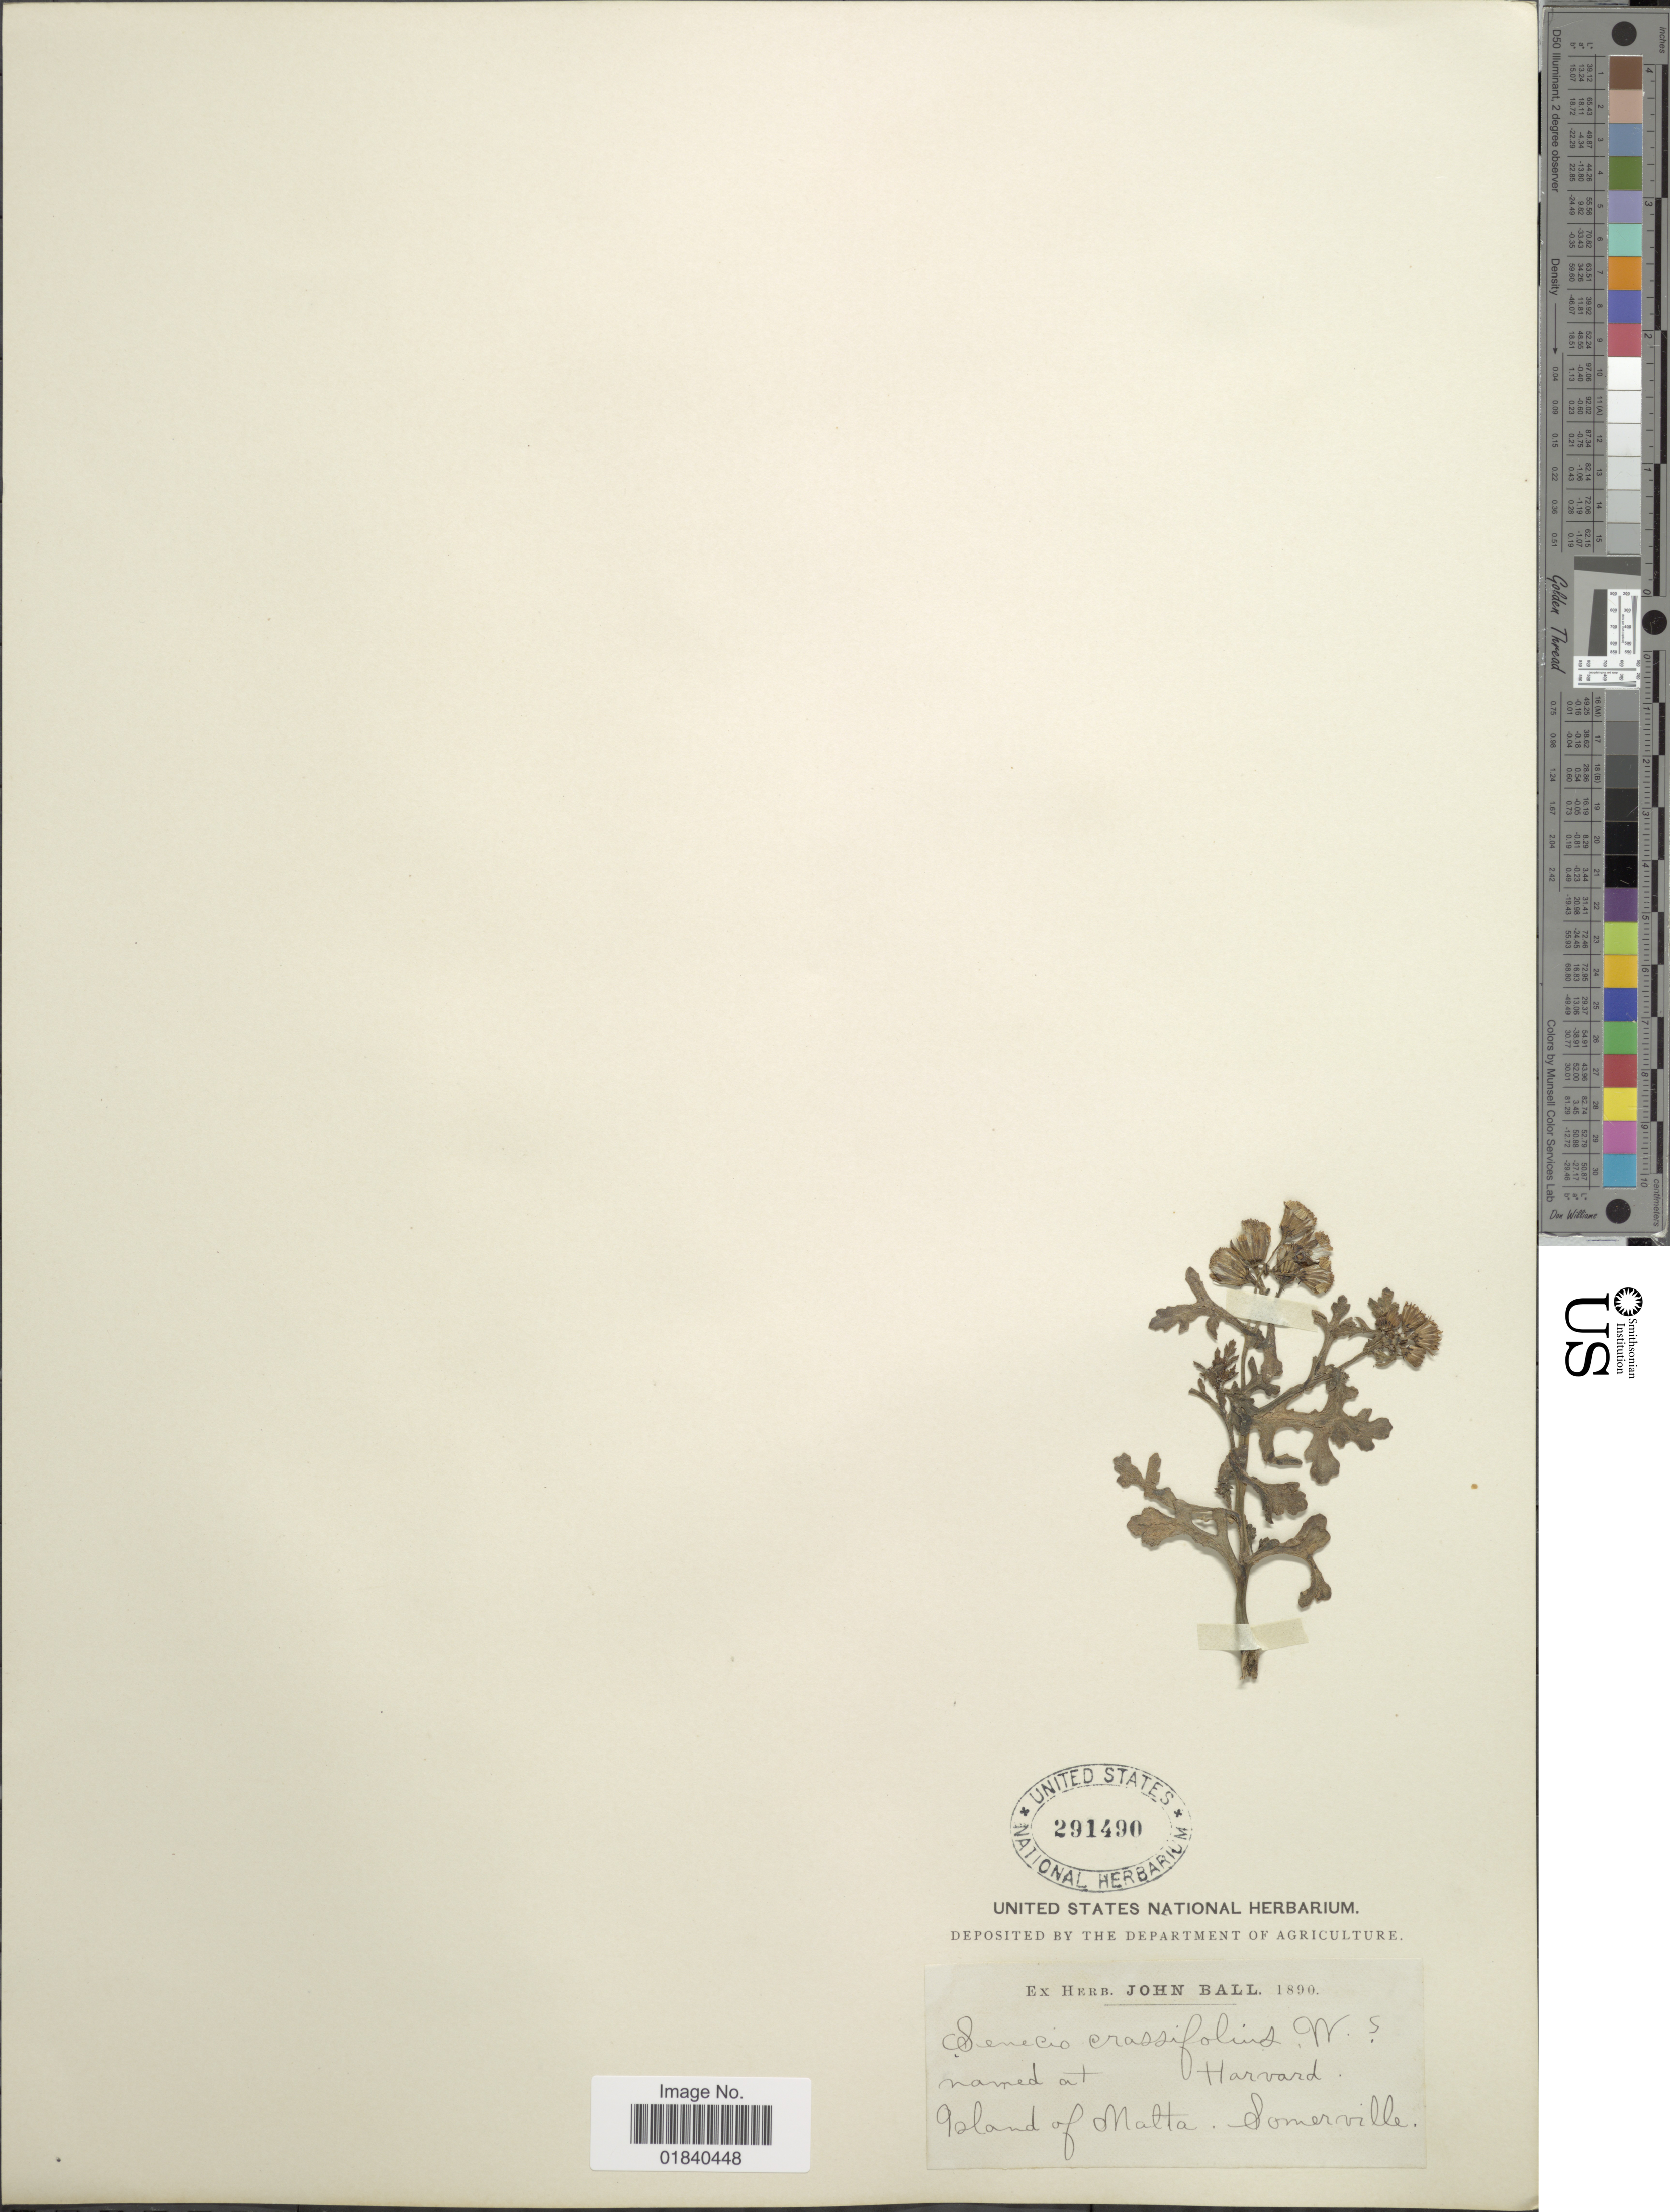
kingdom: Plantae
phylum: Tracheophyta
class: Magnoliopsida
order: Asterales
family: Asteraceae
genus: Senecio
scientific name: Senecio leucanthemifolius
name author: Poir.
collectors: Somerville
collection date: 1890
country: Malta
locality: Island of Malta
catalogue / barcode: US 291490